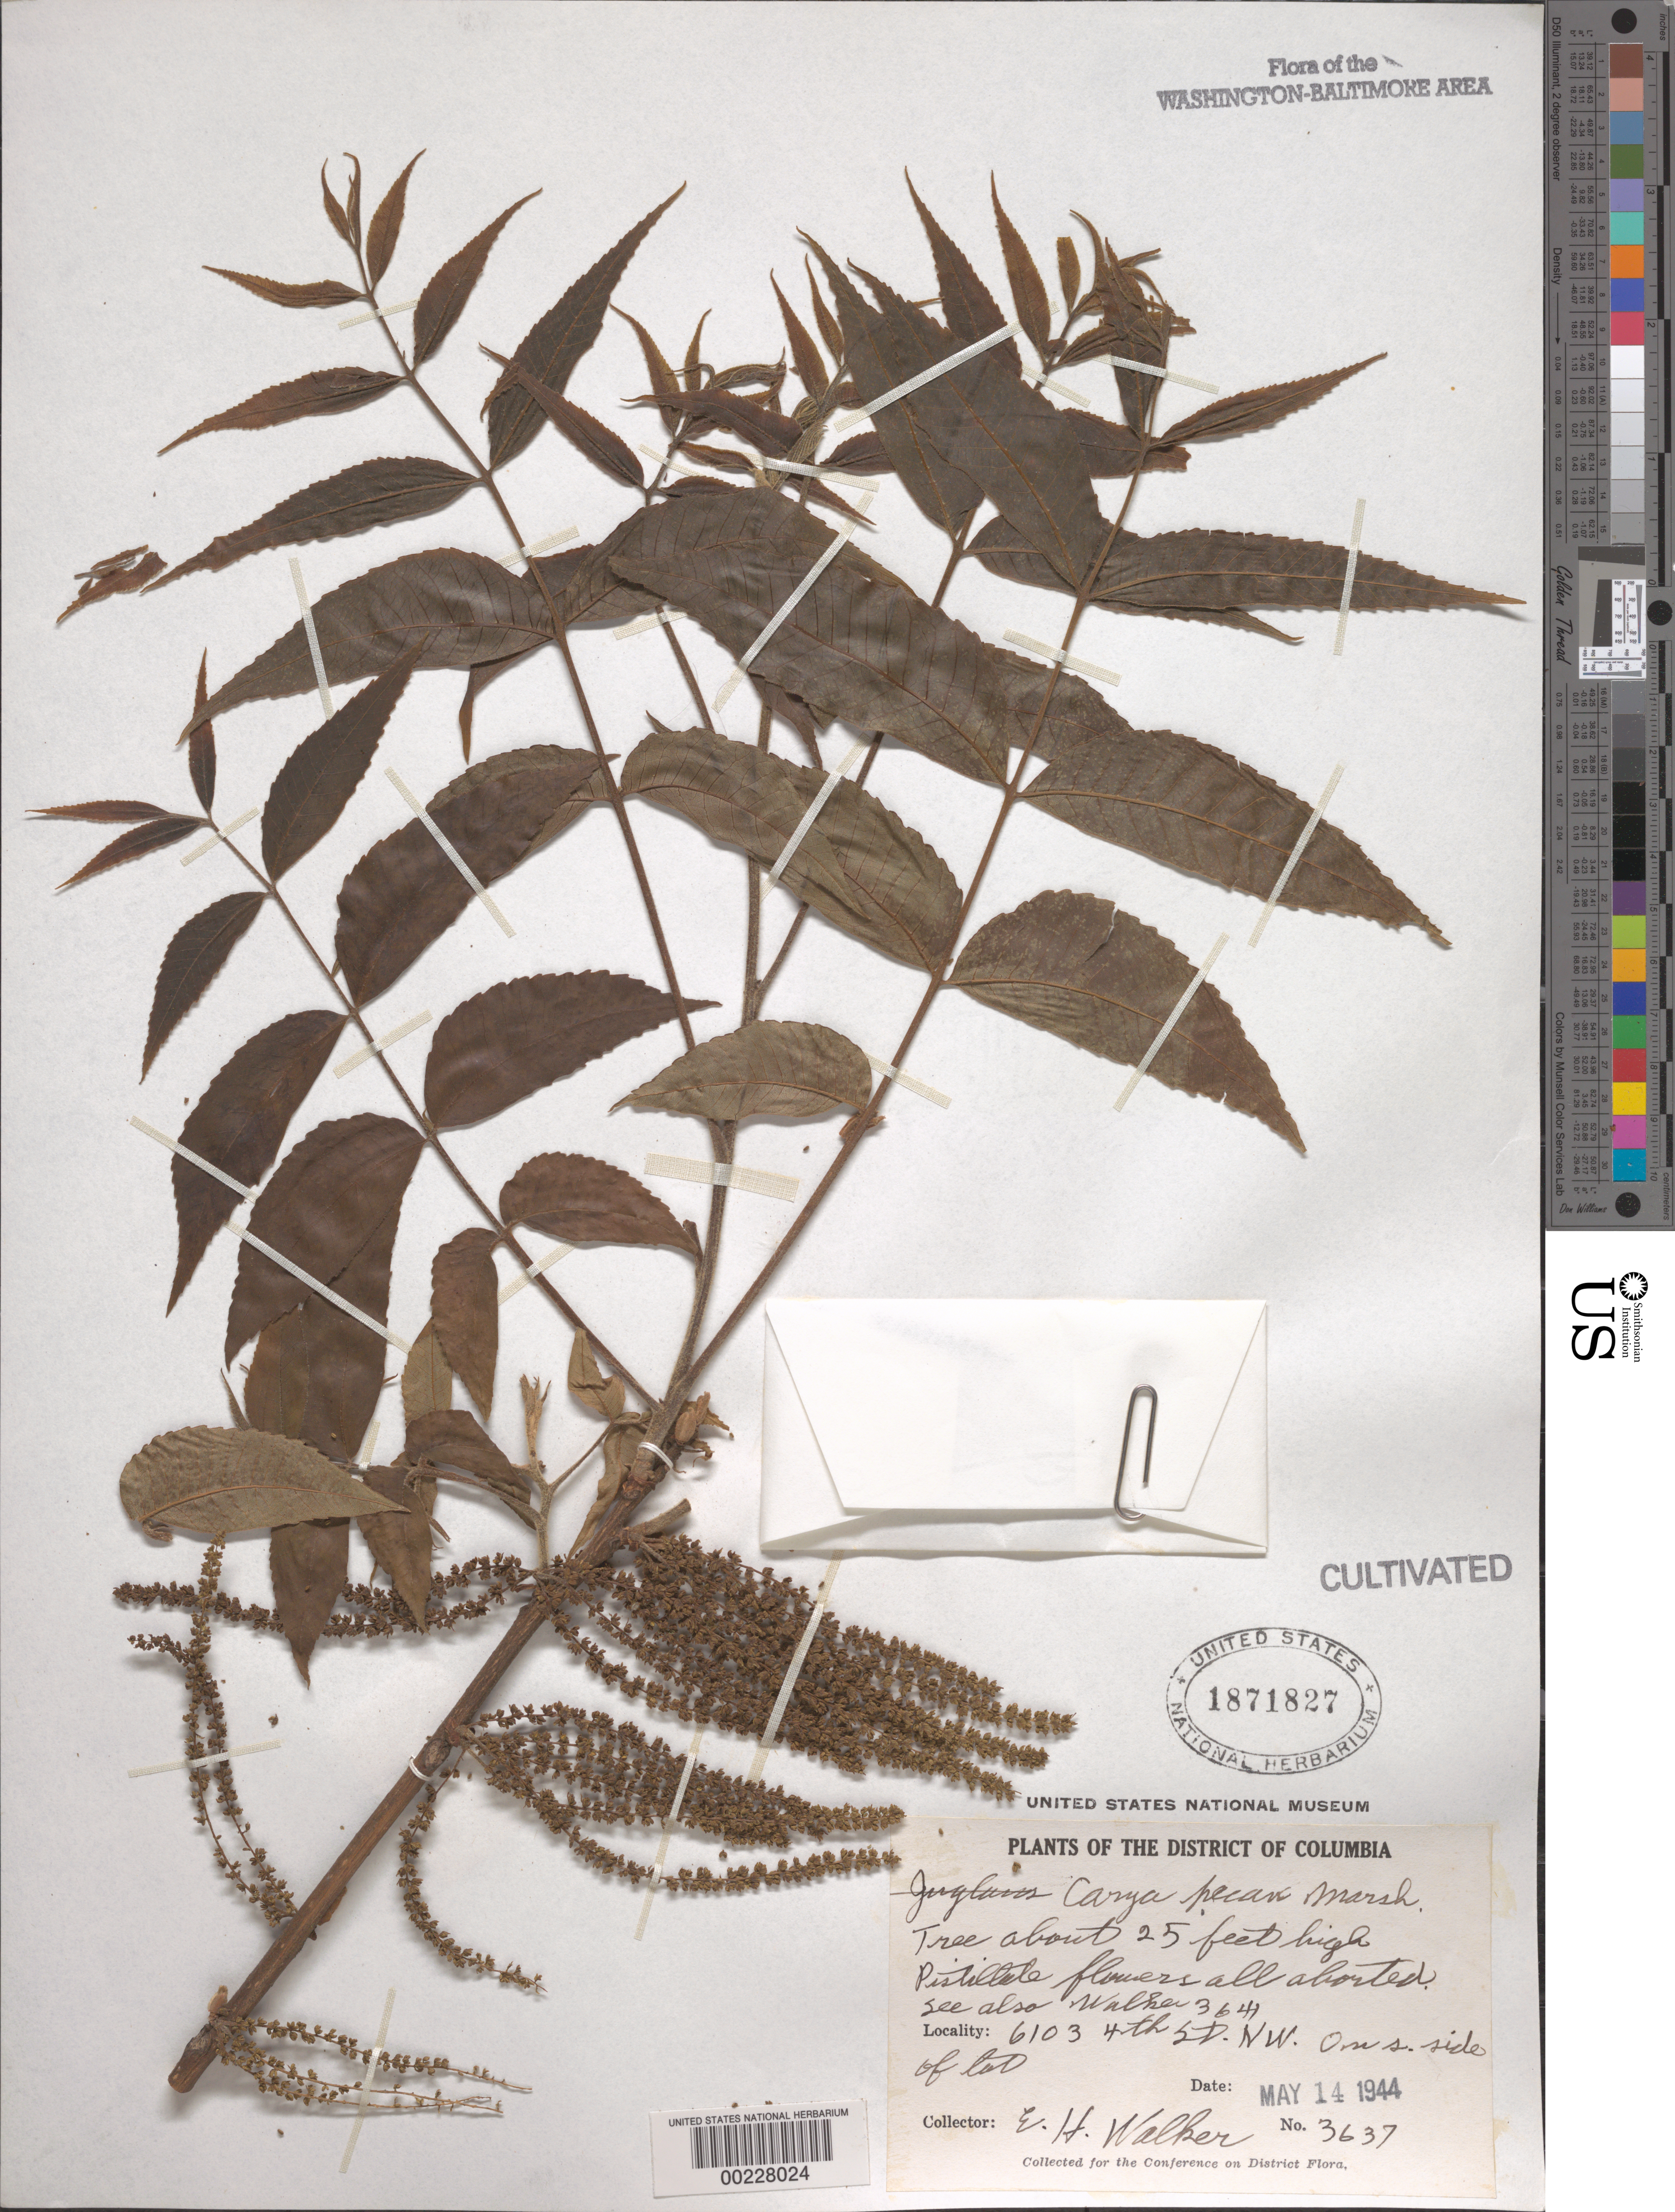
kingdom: Plantae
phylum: Tracheophyta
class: Magnoliopsida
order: Fagales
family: Juglandaceae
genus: Carya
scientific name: Carya pecan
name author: (Marshall) Nutt.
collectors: E. H. Walker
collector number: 3637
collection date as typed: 14 May 1944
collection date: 1944-05-14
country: United States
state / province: District of Columbia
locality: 6103 4th St NW; S side of Lot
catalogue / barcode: US 1871827